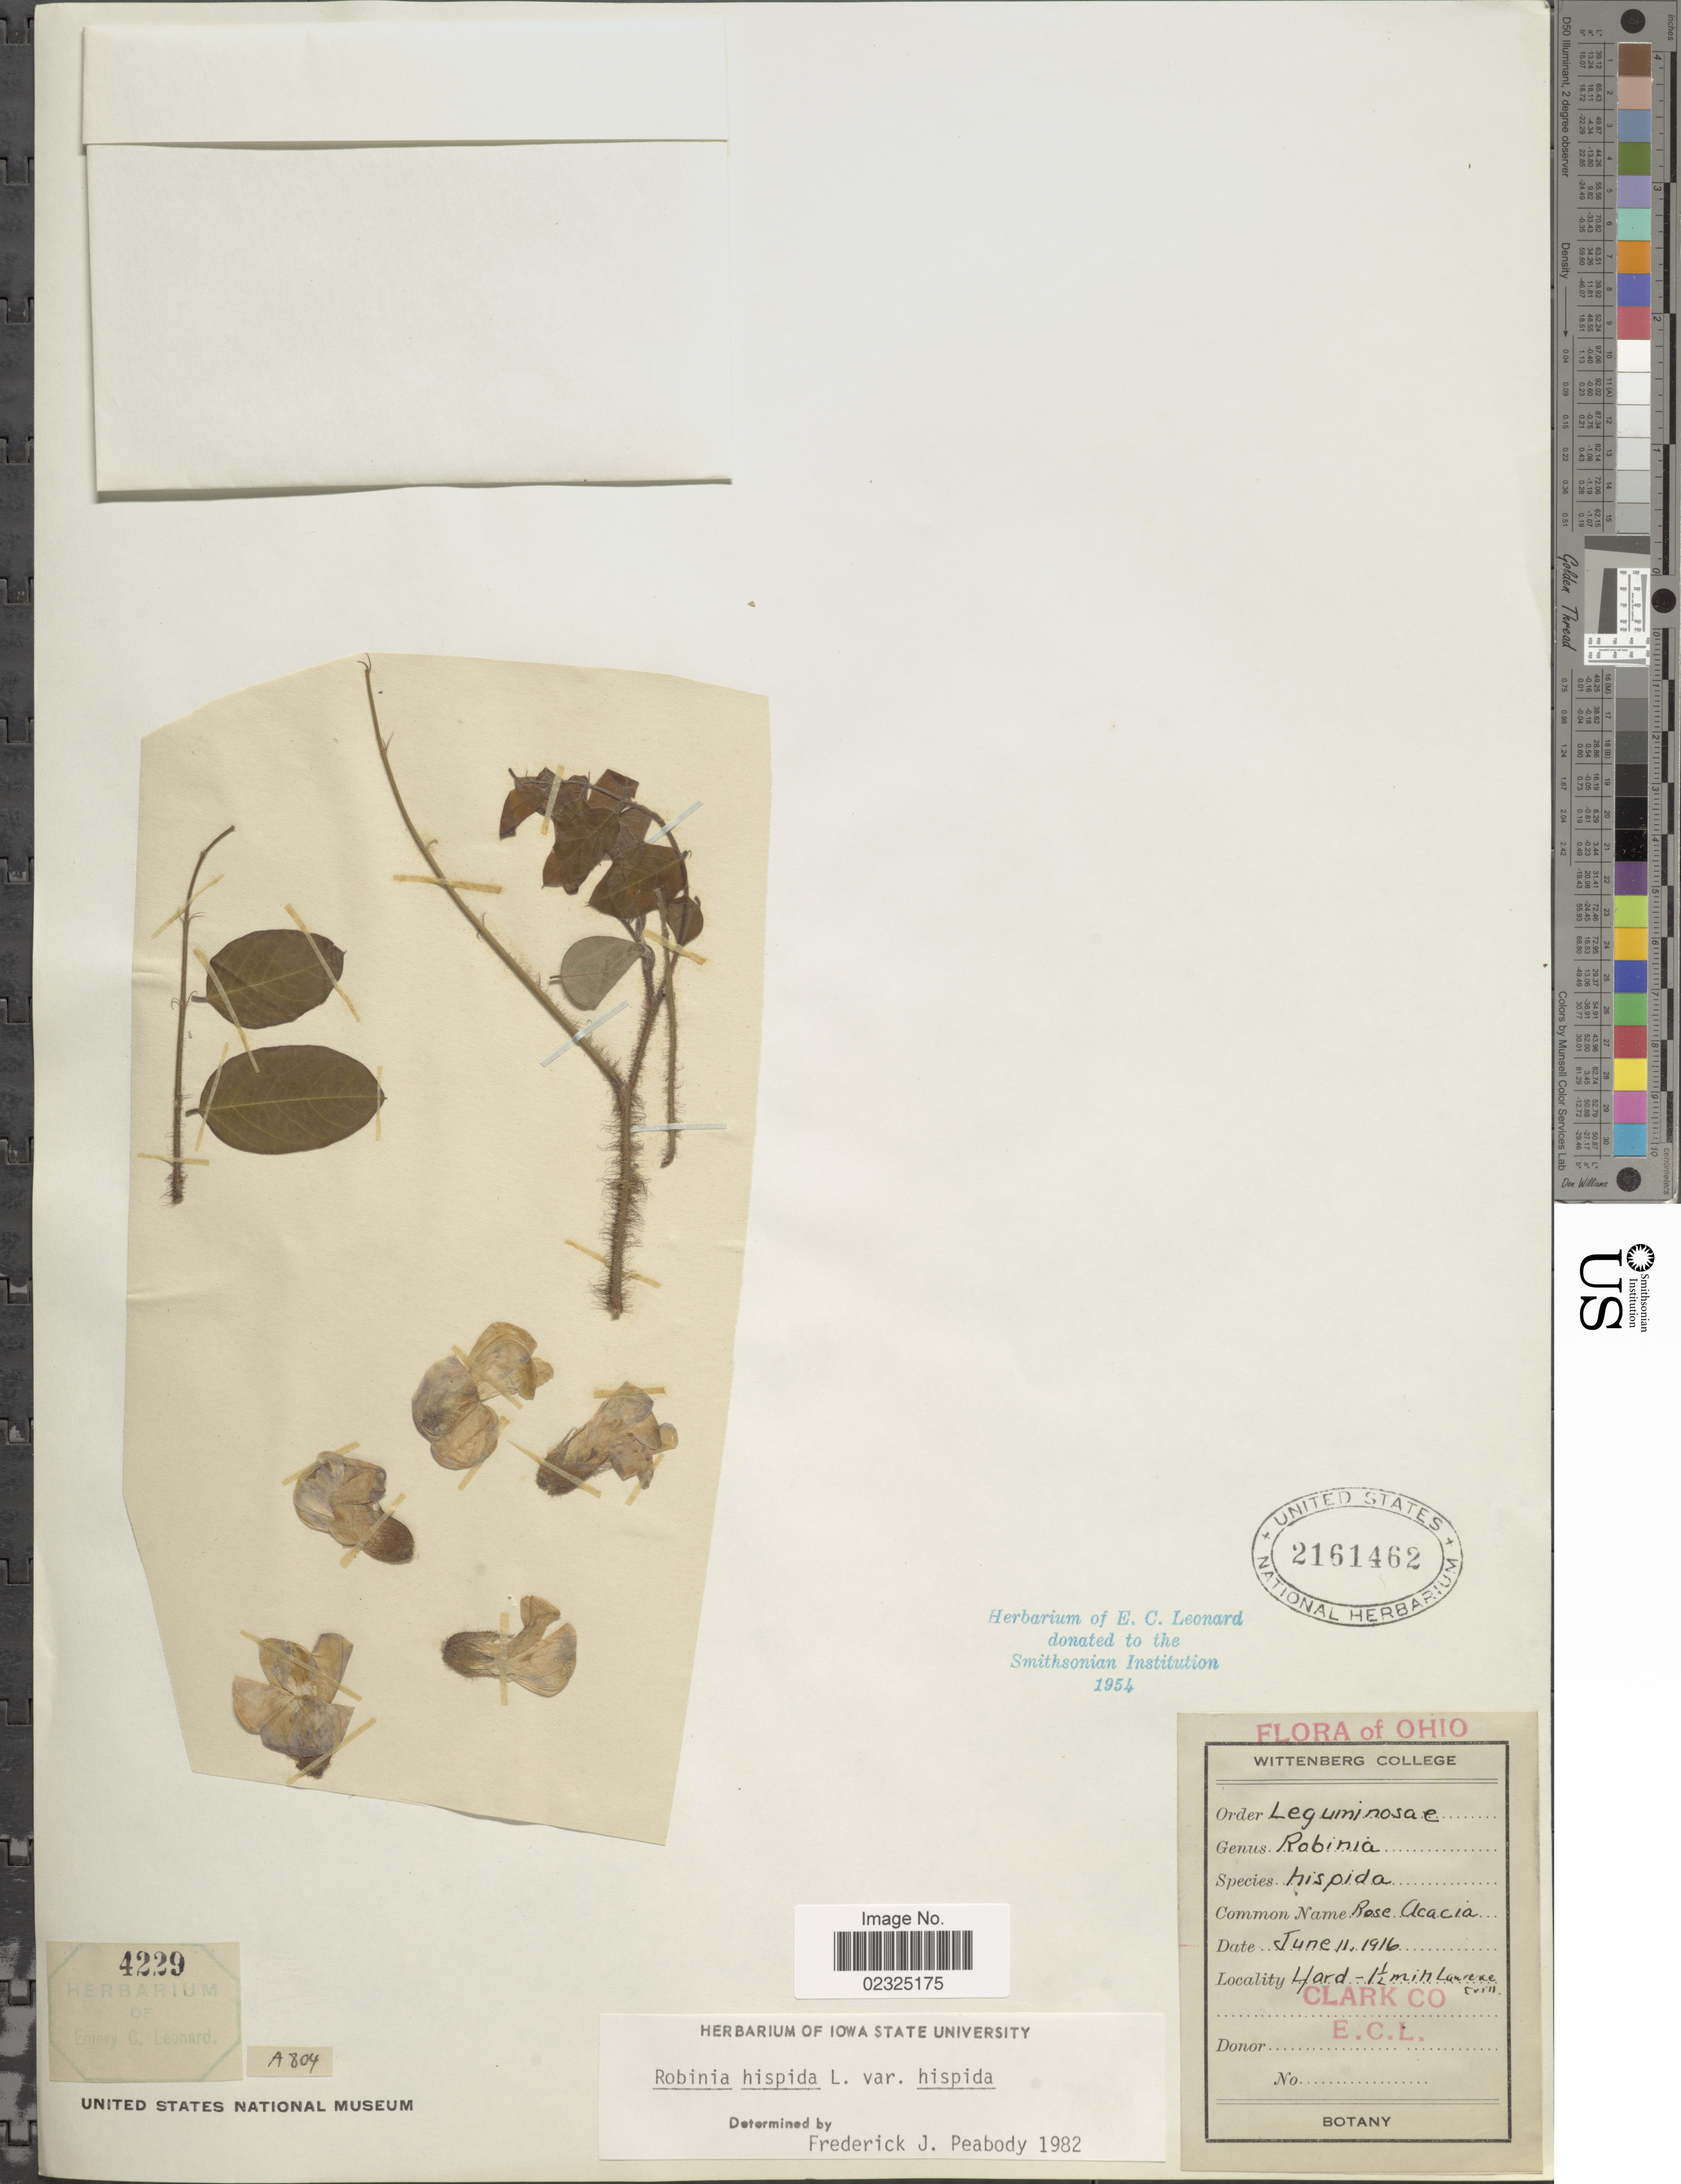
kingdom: Plantae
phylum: Tracheophyta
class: Magnoliopsida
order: Fabales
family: Fabaceae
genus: Robinia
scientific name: Robinia hispida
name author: L.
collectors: E. C. Leonard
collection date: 1916-06-11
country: United States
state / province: Ohio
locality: Yard-1 1/2 mi N Laurencetown, Clark Co.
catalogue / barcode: US 2161462